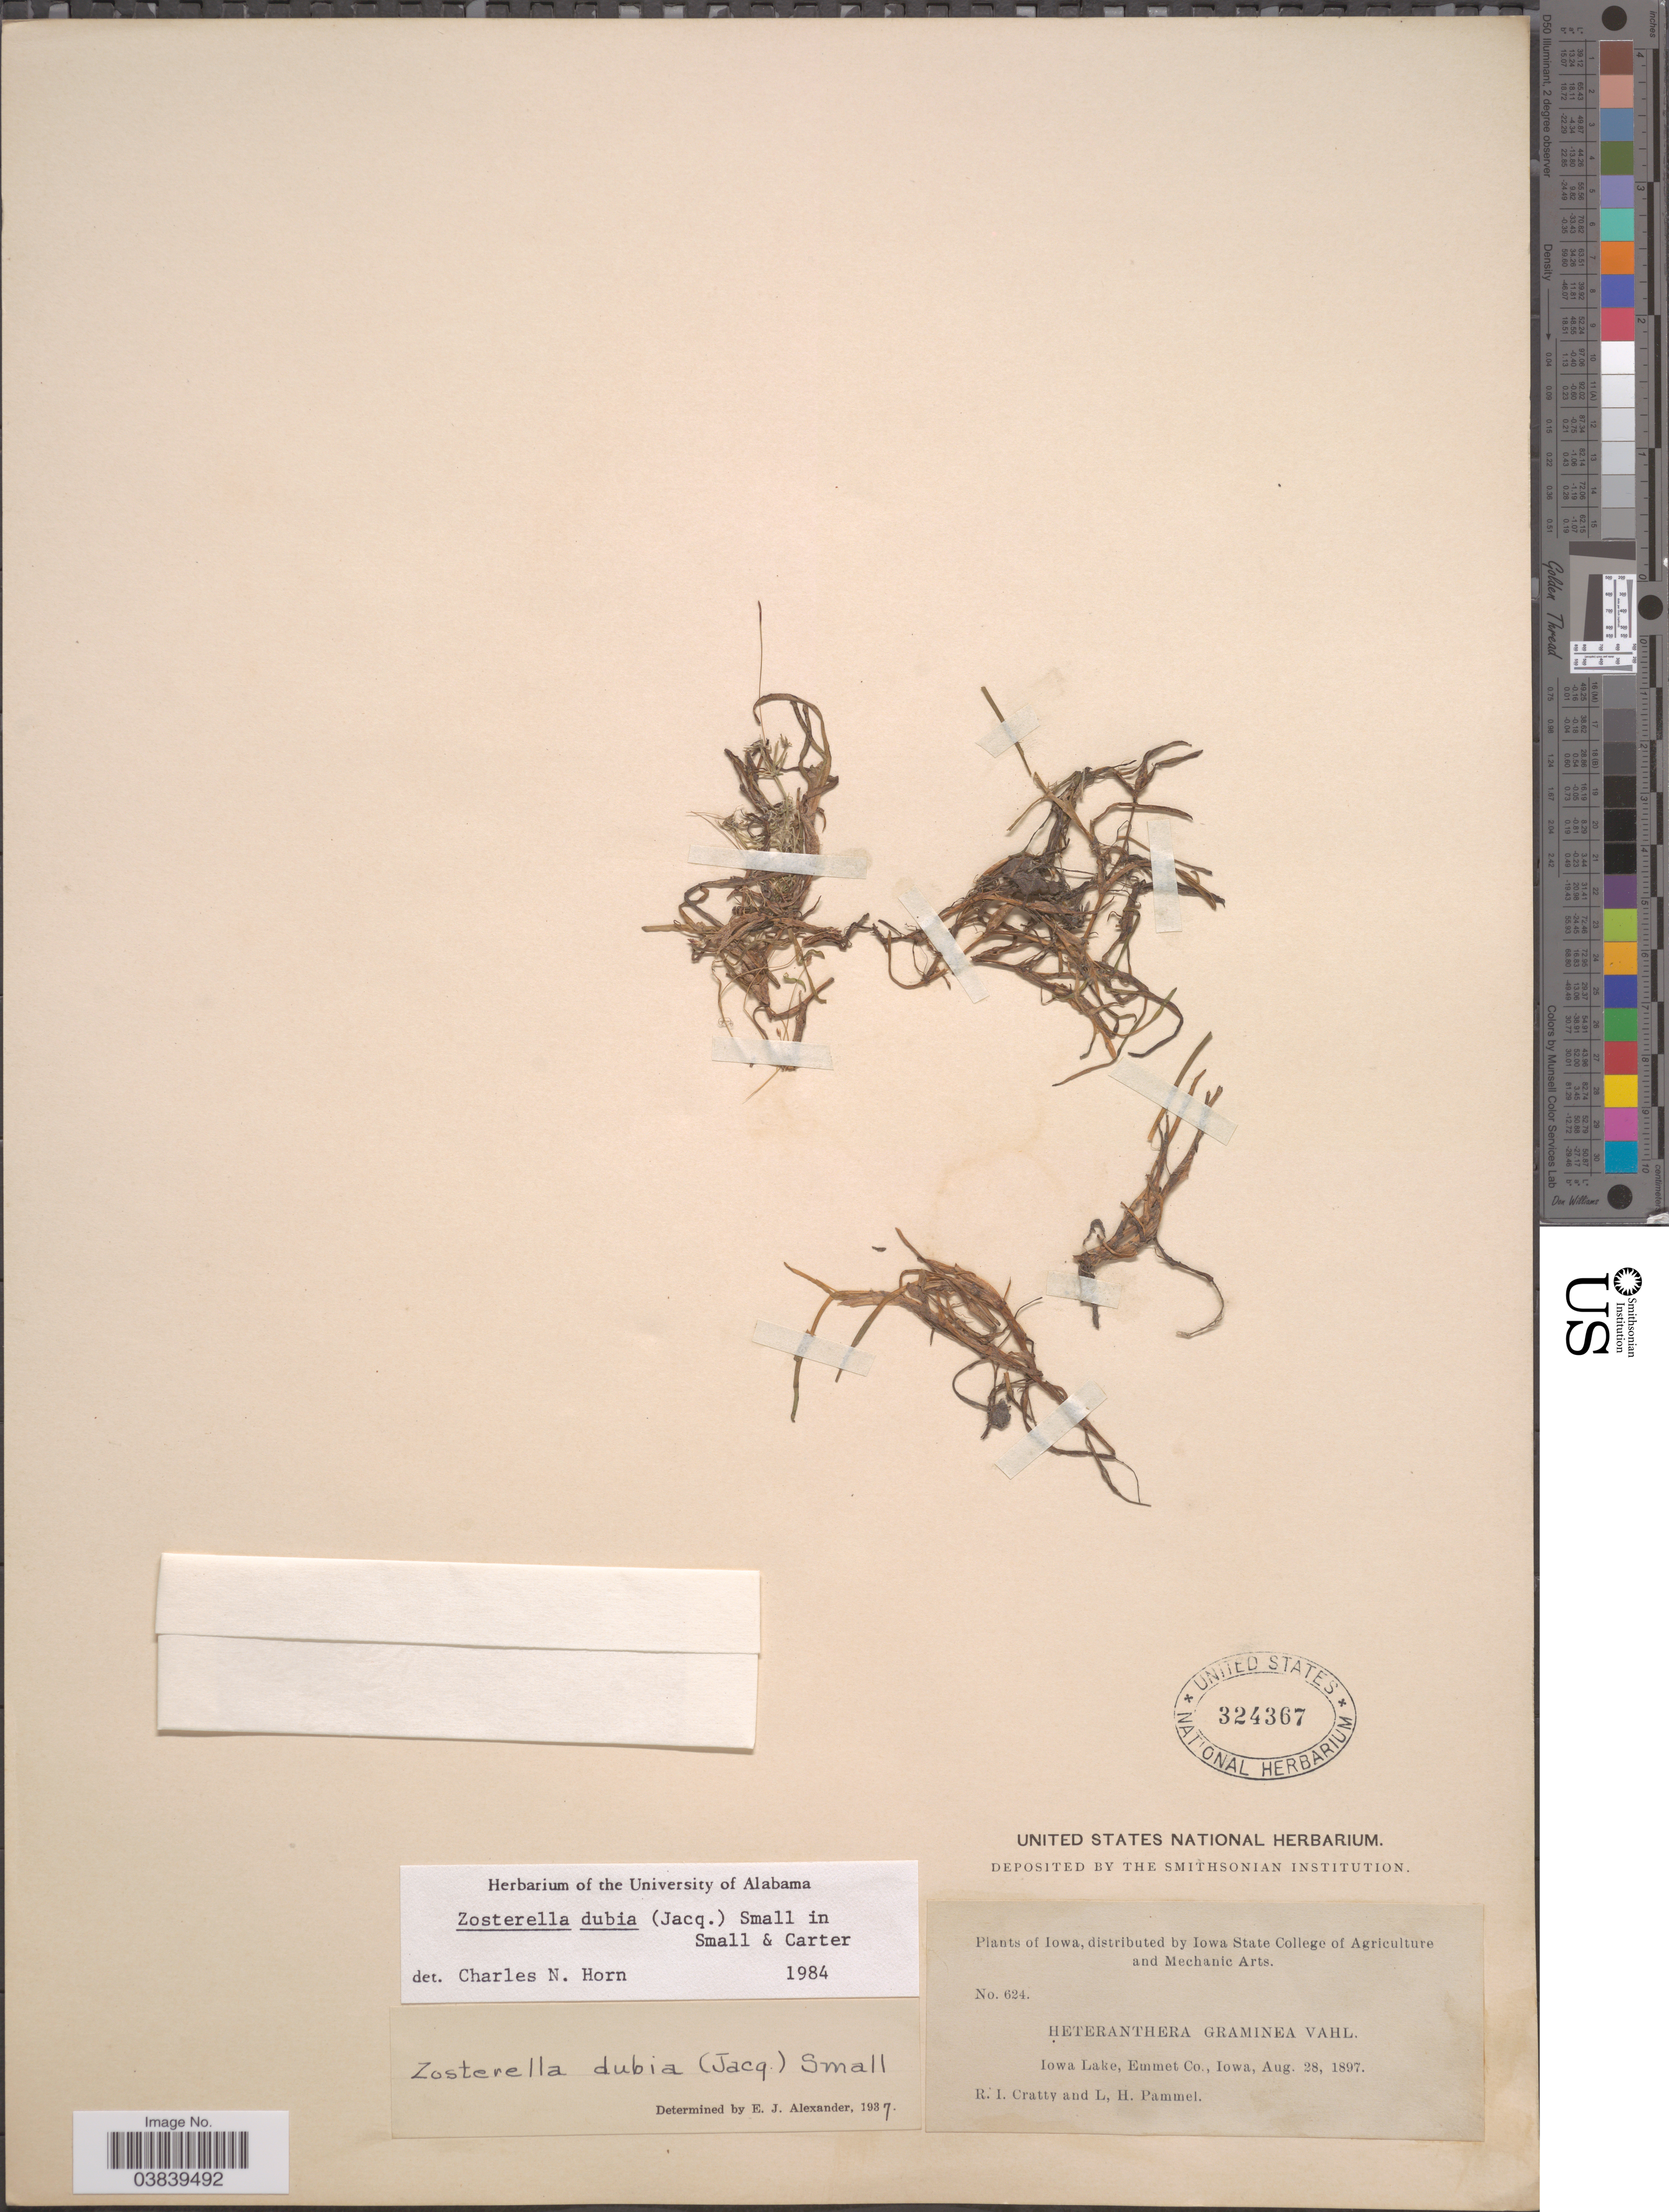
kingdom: Plantae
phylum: Tracheophyta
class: Liliopsida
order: Commelinales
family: Pontederiaceae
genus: Heteranthera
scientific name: Heteranthera dubia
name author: (Jacq.) MacMill.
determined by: Strong, Mark T., (BOT), Smithsonian Institution - National Museum of Natural History (UNITED STATES)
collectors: R. Cratty & L. Pammel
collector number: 624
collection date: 1897-08-28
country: United States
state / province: Iowa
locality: Iowa Lake, Emmet Co.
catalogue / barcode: US 324367